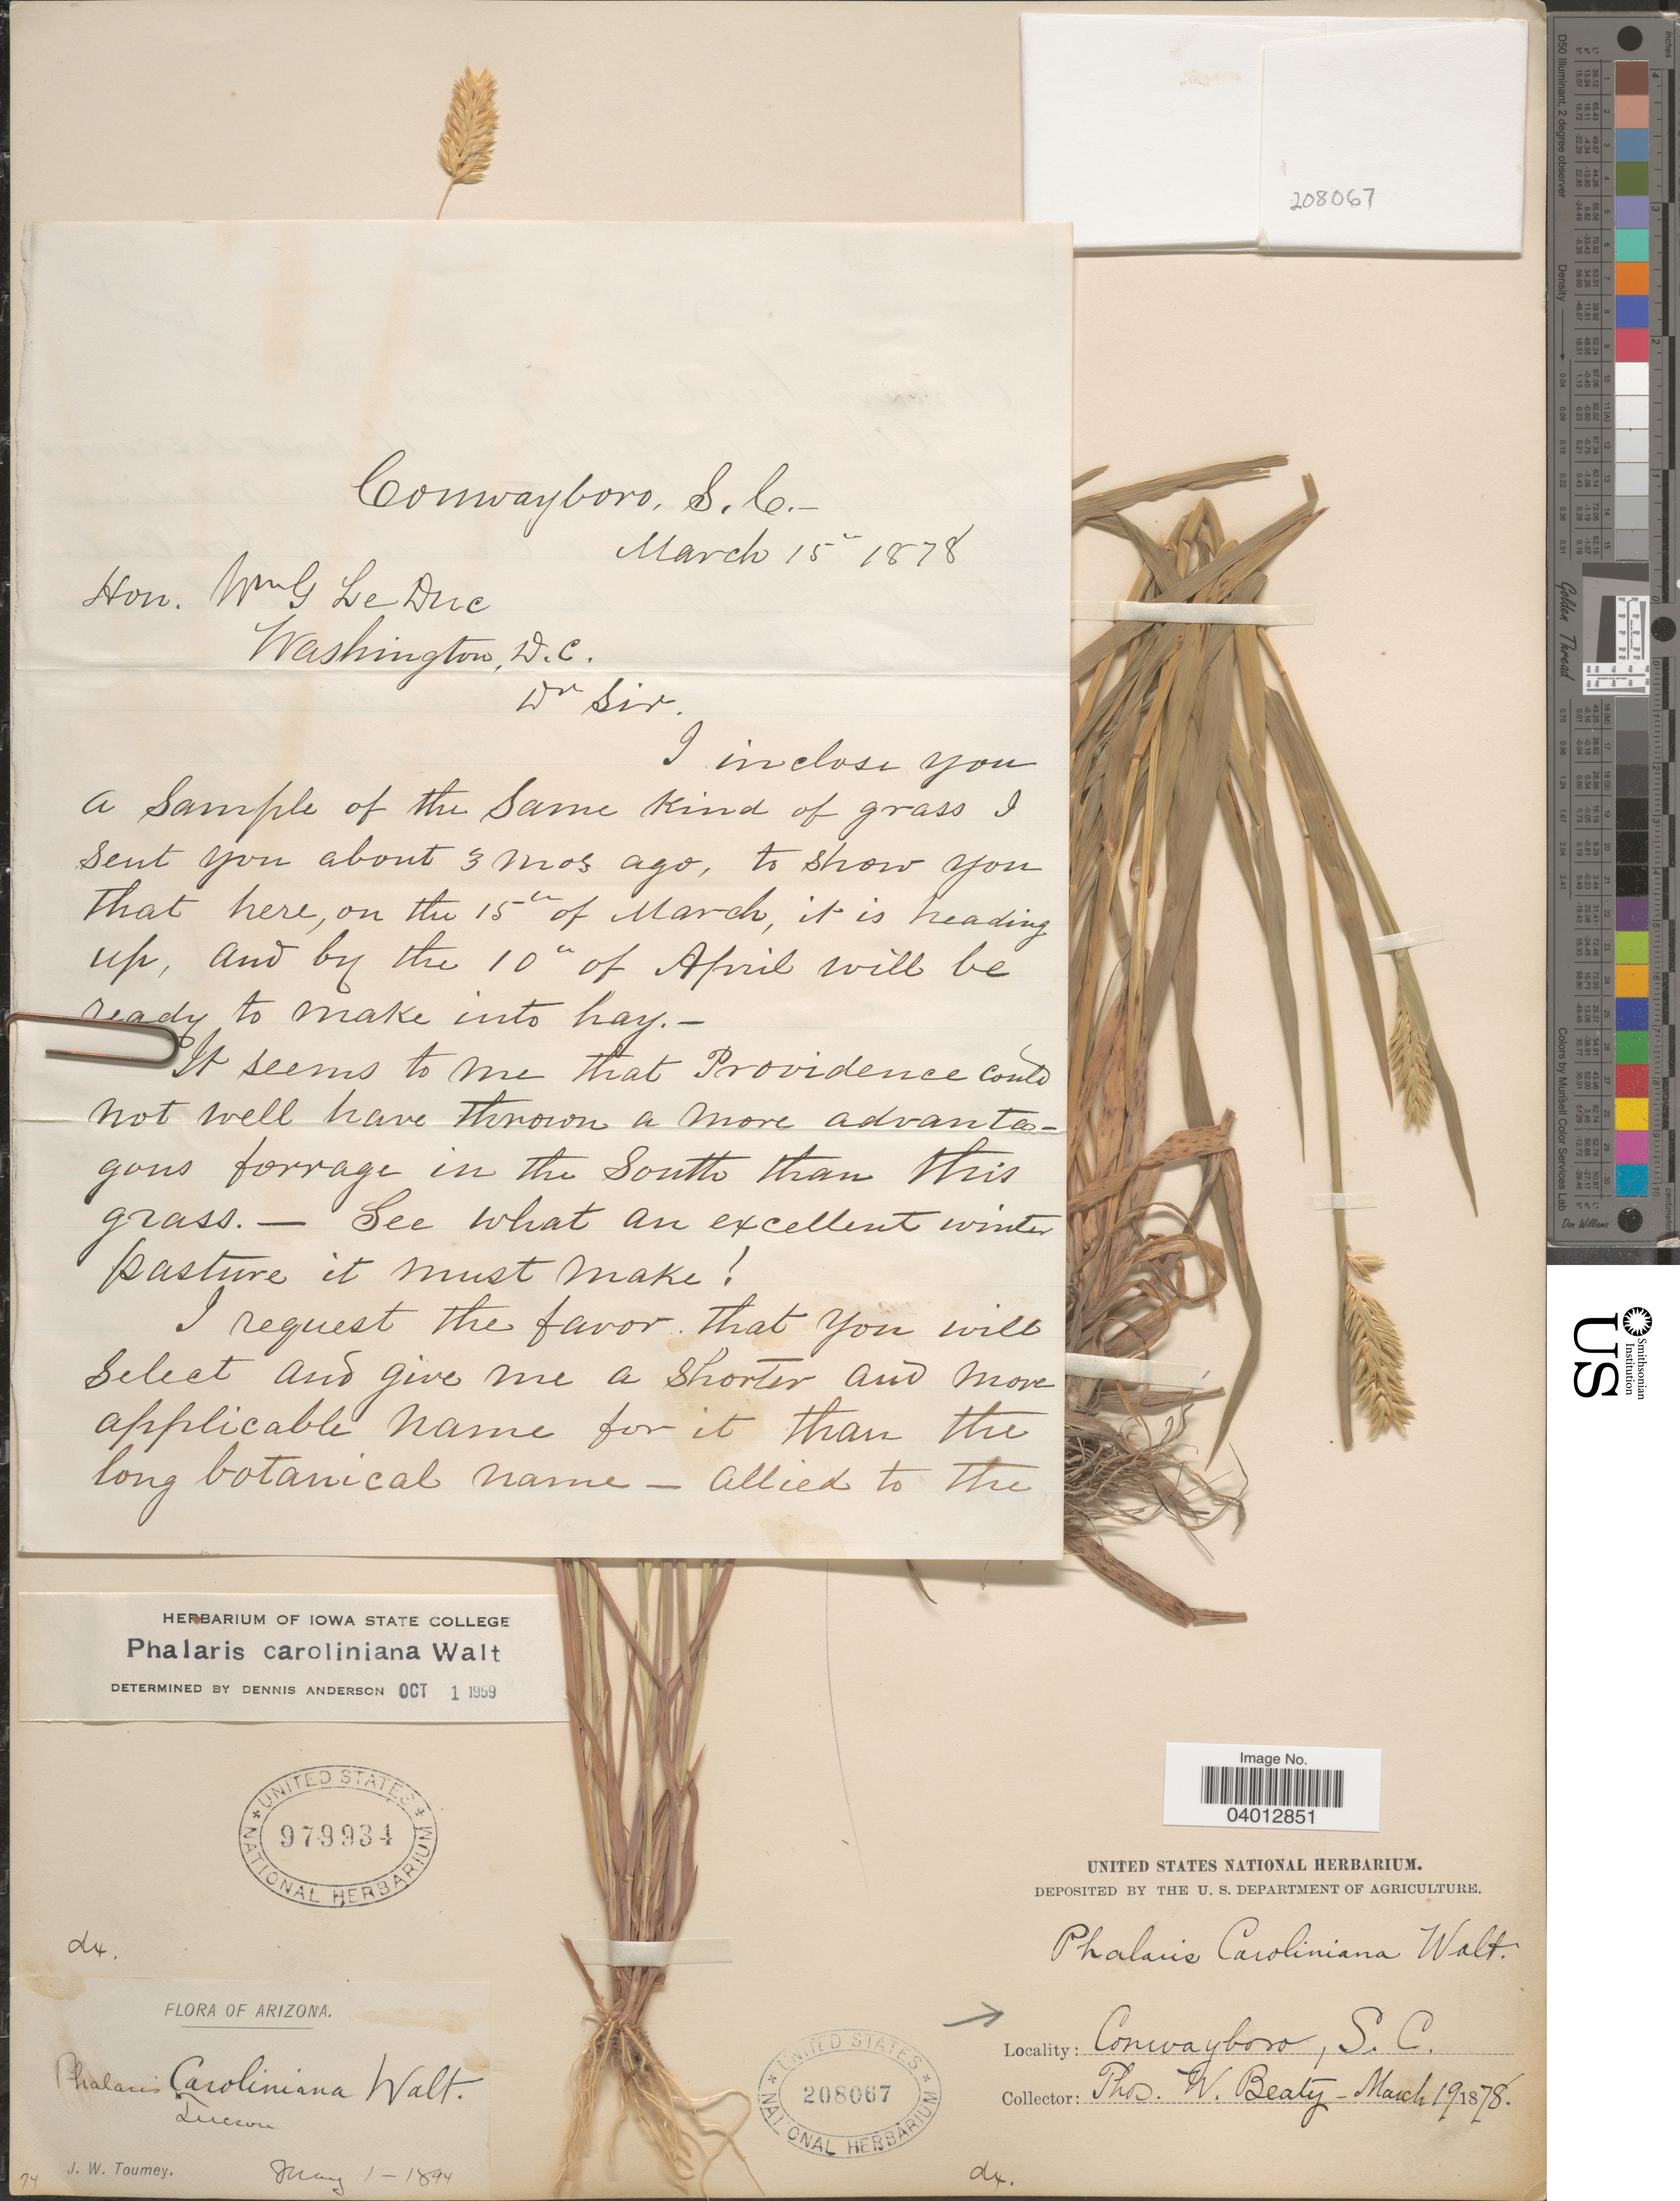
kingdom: Plantae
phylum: Tracheophyta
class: Liliopsida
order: Poales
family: Poaceae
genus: Phalaris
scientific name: Phalaris caroliniana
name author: Walter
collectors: T. Beaty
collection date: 1878-03-19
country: United States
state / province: South Carolina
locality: Conwayboro.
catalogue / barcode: US 208067-2